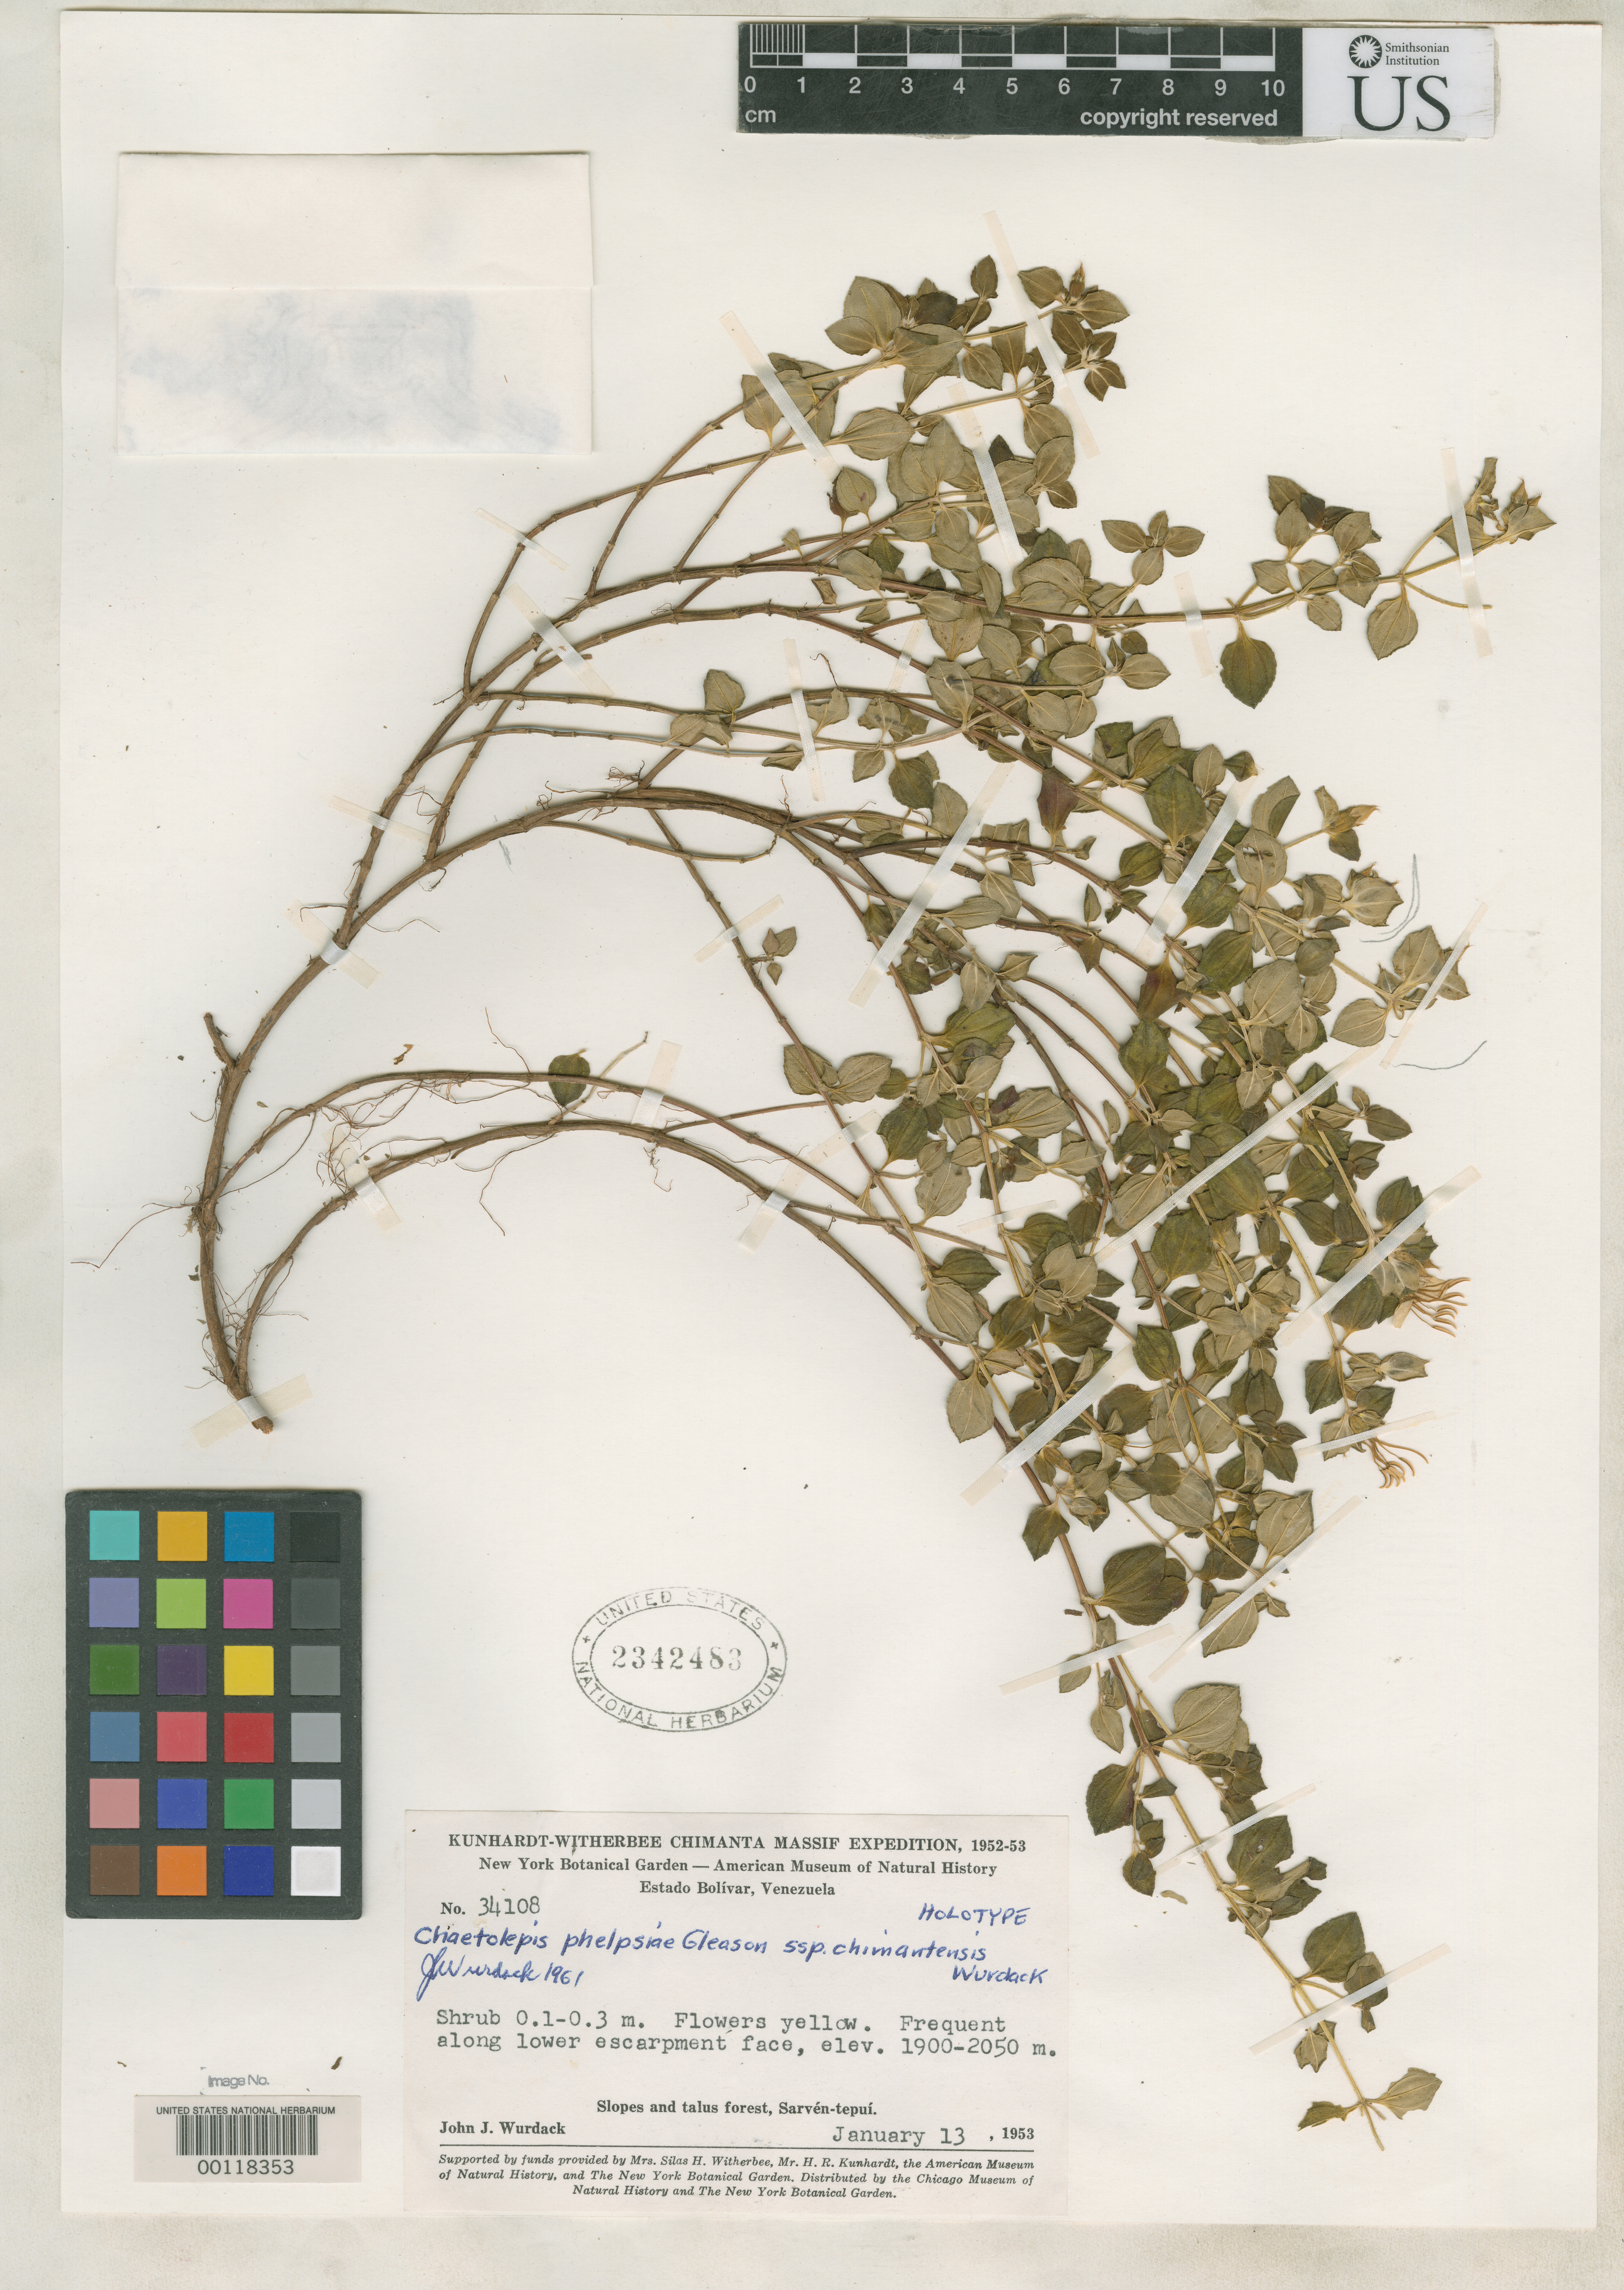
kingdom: Plantae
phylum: Tracheophyta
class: Magnoliopsida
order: Myrtales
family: Melastomataceae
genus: Chaetolepis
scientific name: Chaetolepis phelpsiae subsp. chimantensis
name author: Wurdack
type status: Holotype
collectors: J. J. Wurdack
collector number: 34108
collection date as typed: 13 Jan 1953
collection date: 1953-01-13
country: Venezuela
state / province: Bolivar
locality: Sarven-Tepui.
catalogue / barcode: US 2342483